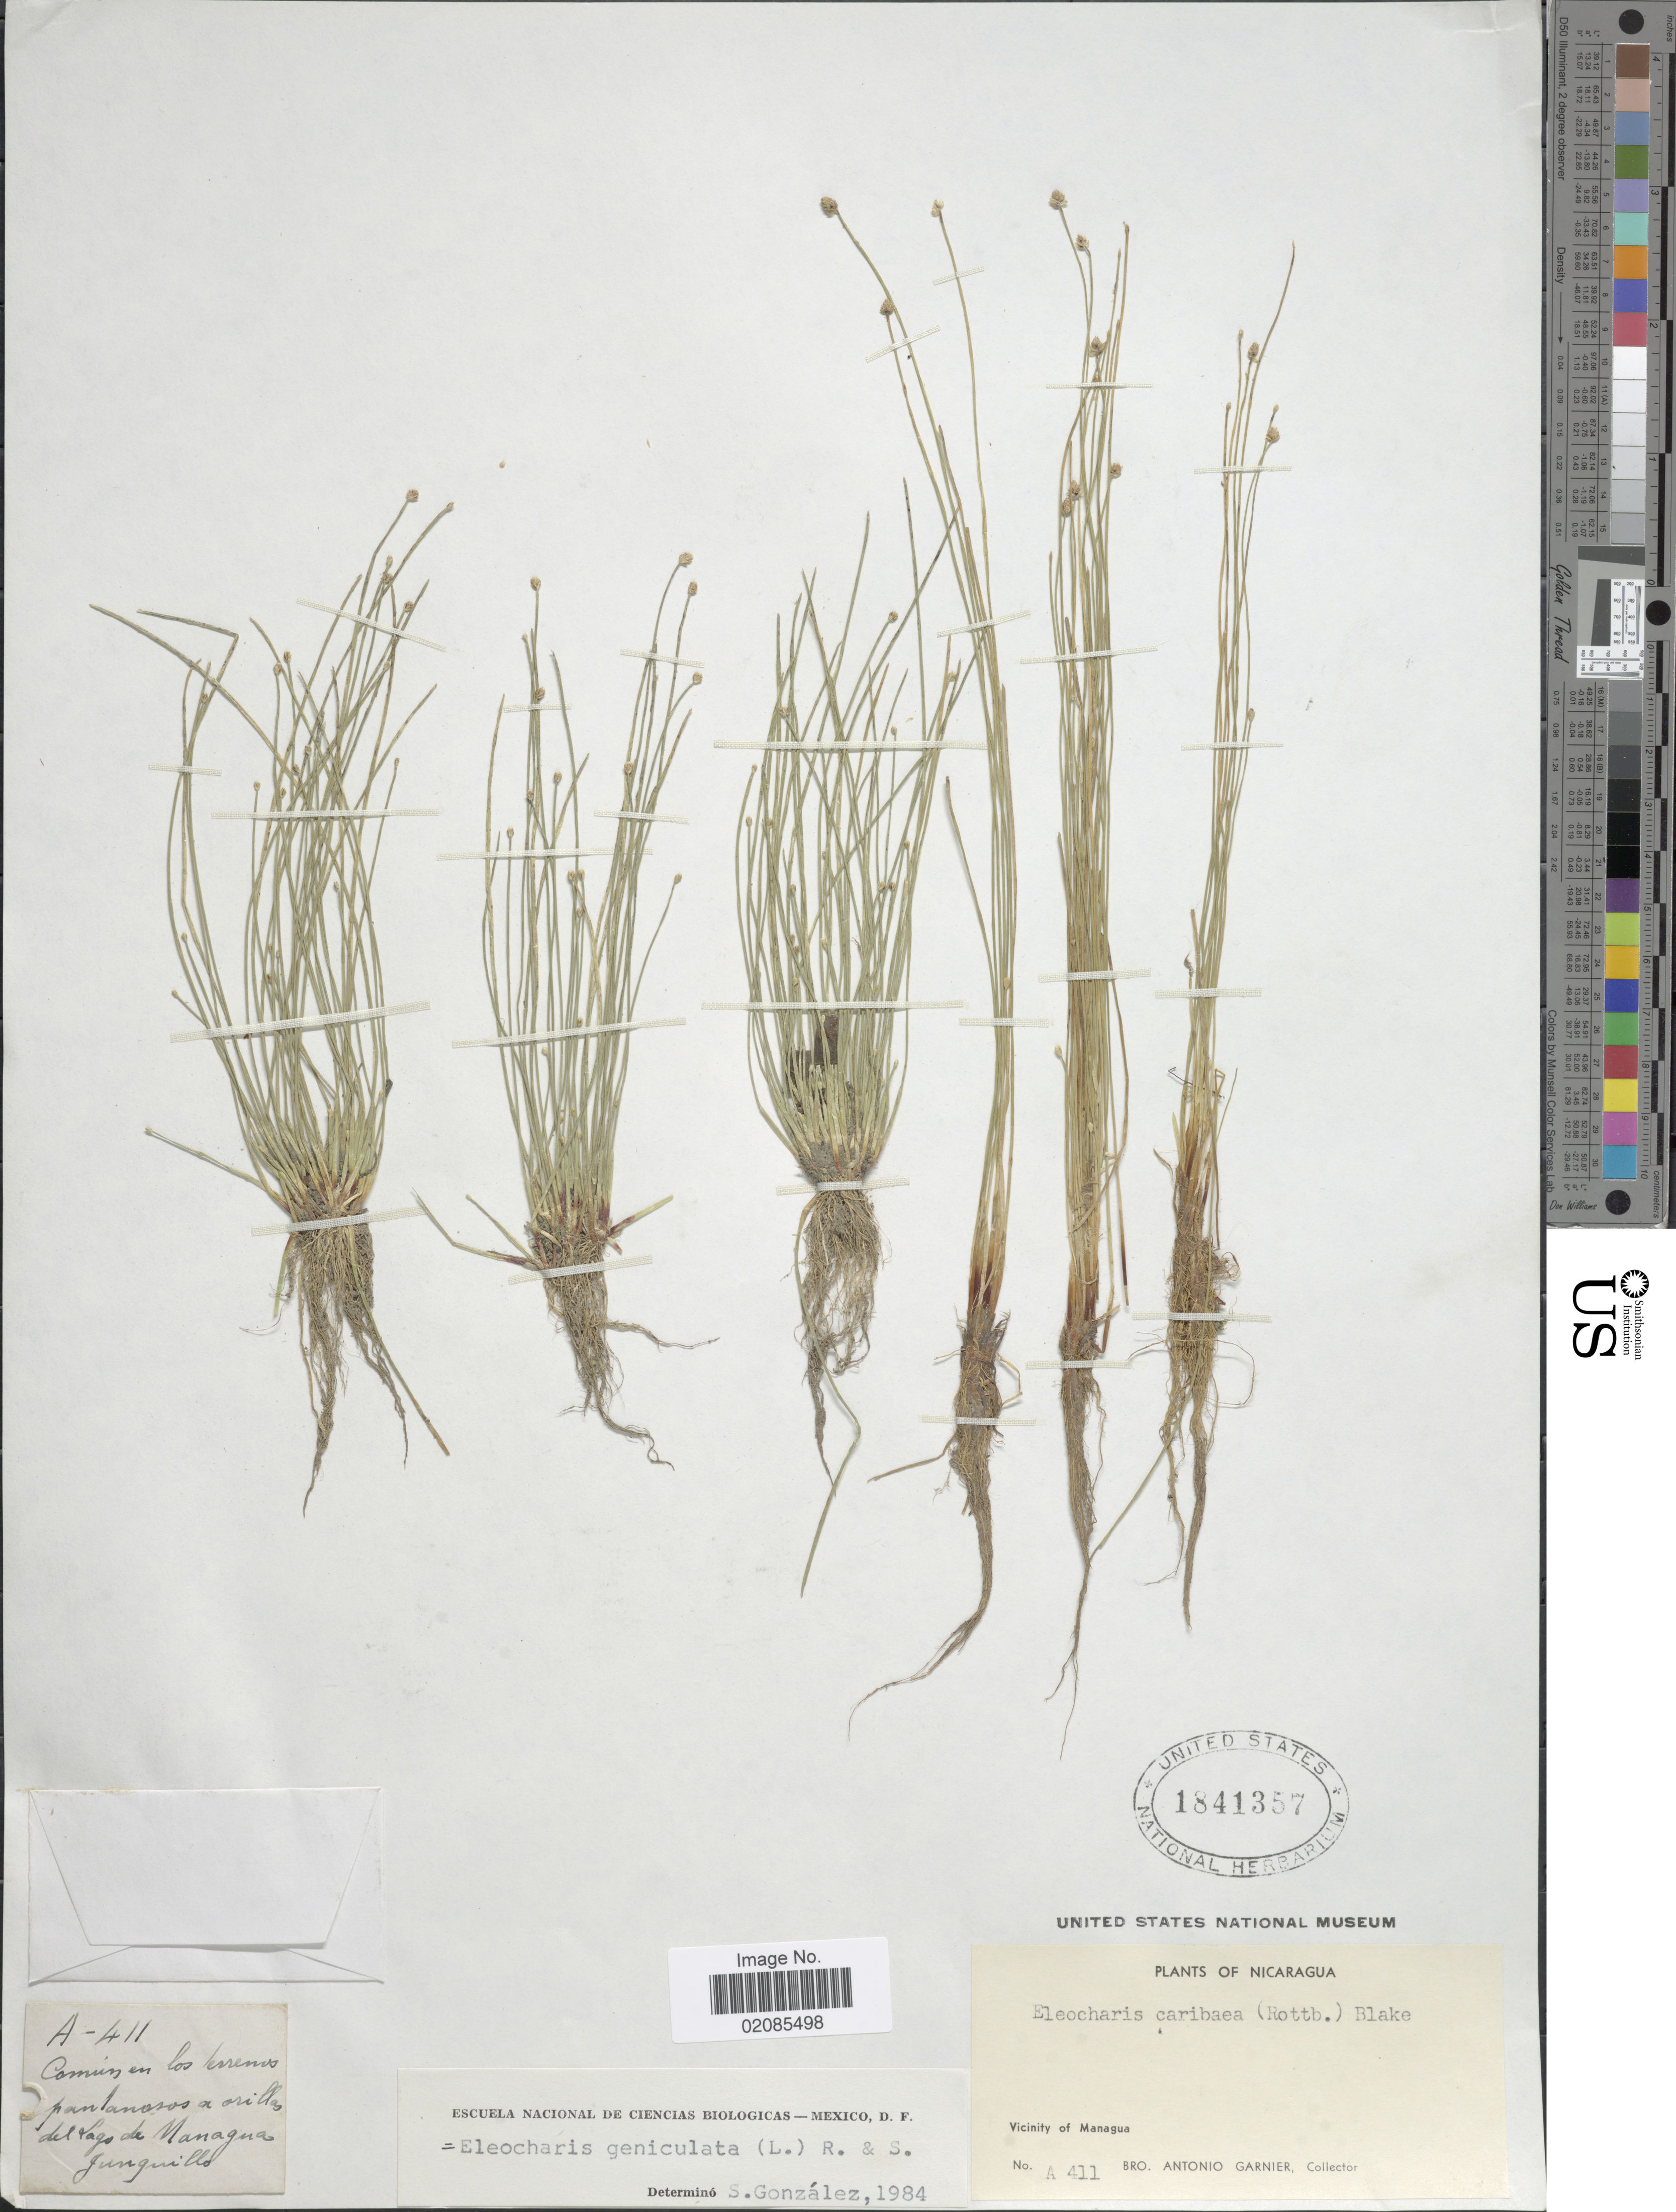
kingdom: Plantae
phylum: Tracheophyta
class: Liliopsida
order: Poales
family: Cyperaceae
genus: Eleocharis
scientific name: Eleocharis geniculata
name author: (L.) Roem. & Schult.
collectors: Bro. A. Garnier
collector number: A411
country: Nicaragua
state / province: Managua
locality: Vicinity of Managua, pantanosas a orillas del Lago de Managua Junquillo.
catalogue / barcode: US 1841357